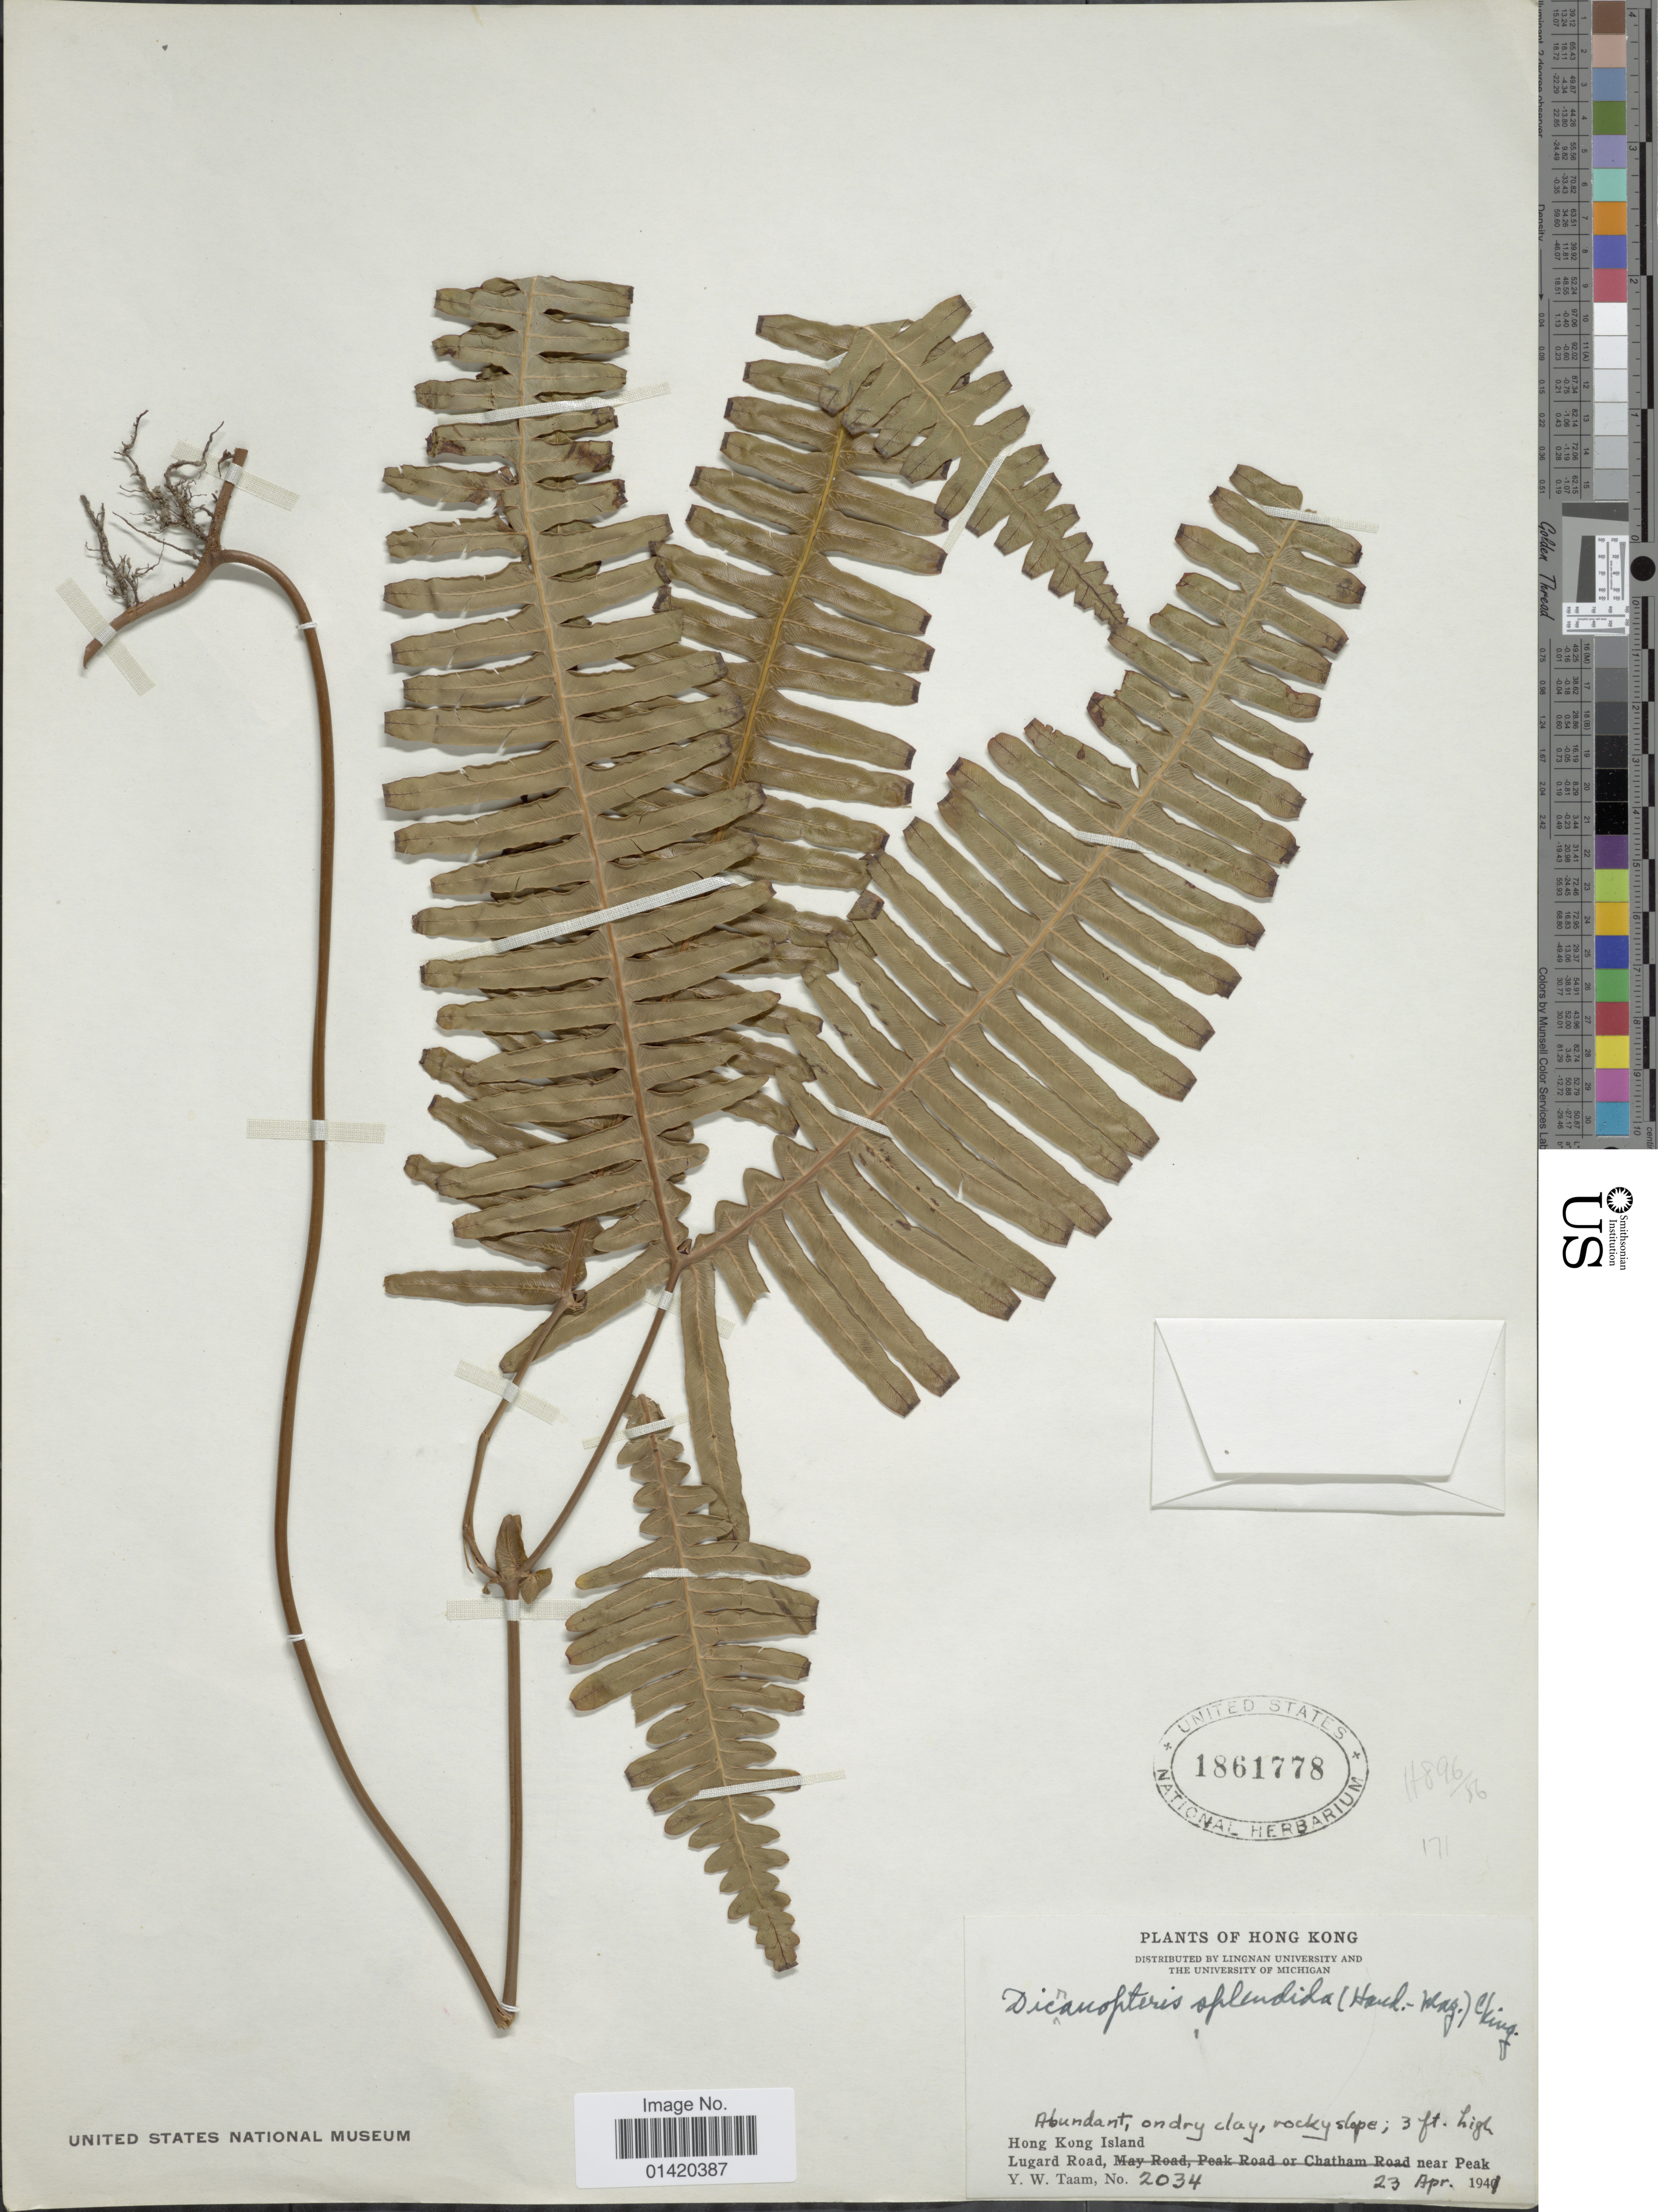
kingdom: Plantae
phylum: Tracheophyta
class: Polypodiopsida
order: Gleicheniales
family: Gleicheniaceae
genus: Dicranopteris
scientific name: Dicranopteris linearis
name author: (Burm. f.) Underw.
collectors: Y. W. Taam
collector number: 2034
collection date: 1941-04-23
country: China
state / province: Hong Kong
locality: Hong Kong Island Lugard Road near Peak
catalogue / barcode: US 1861778